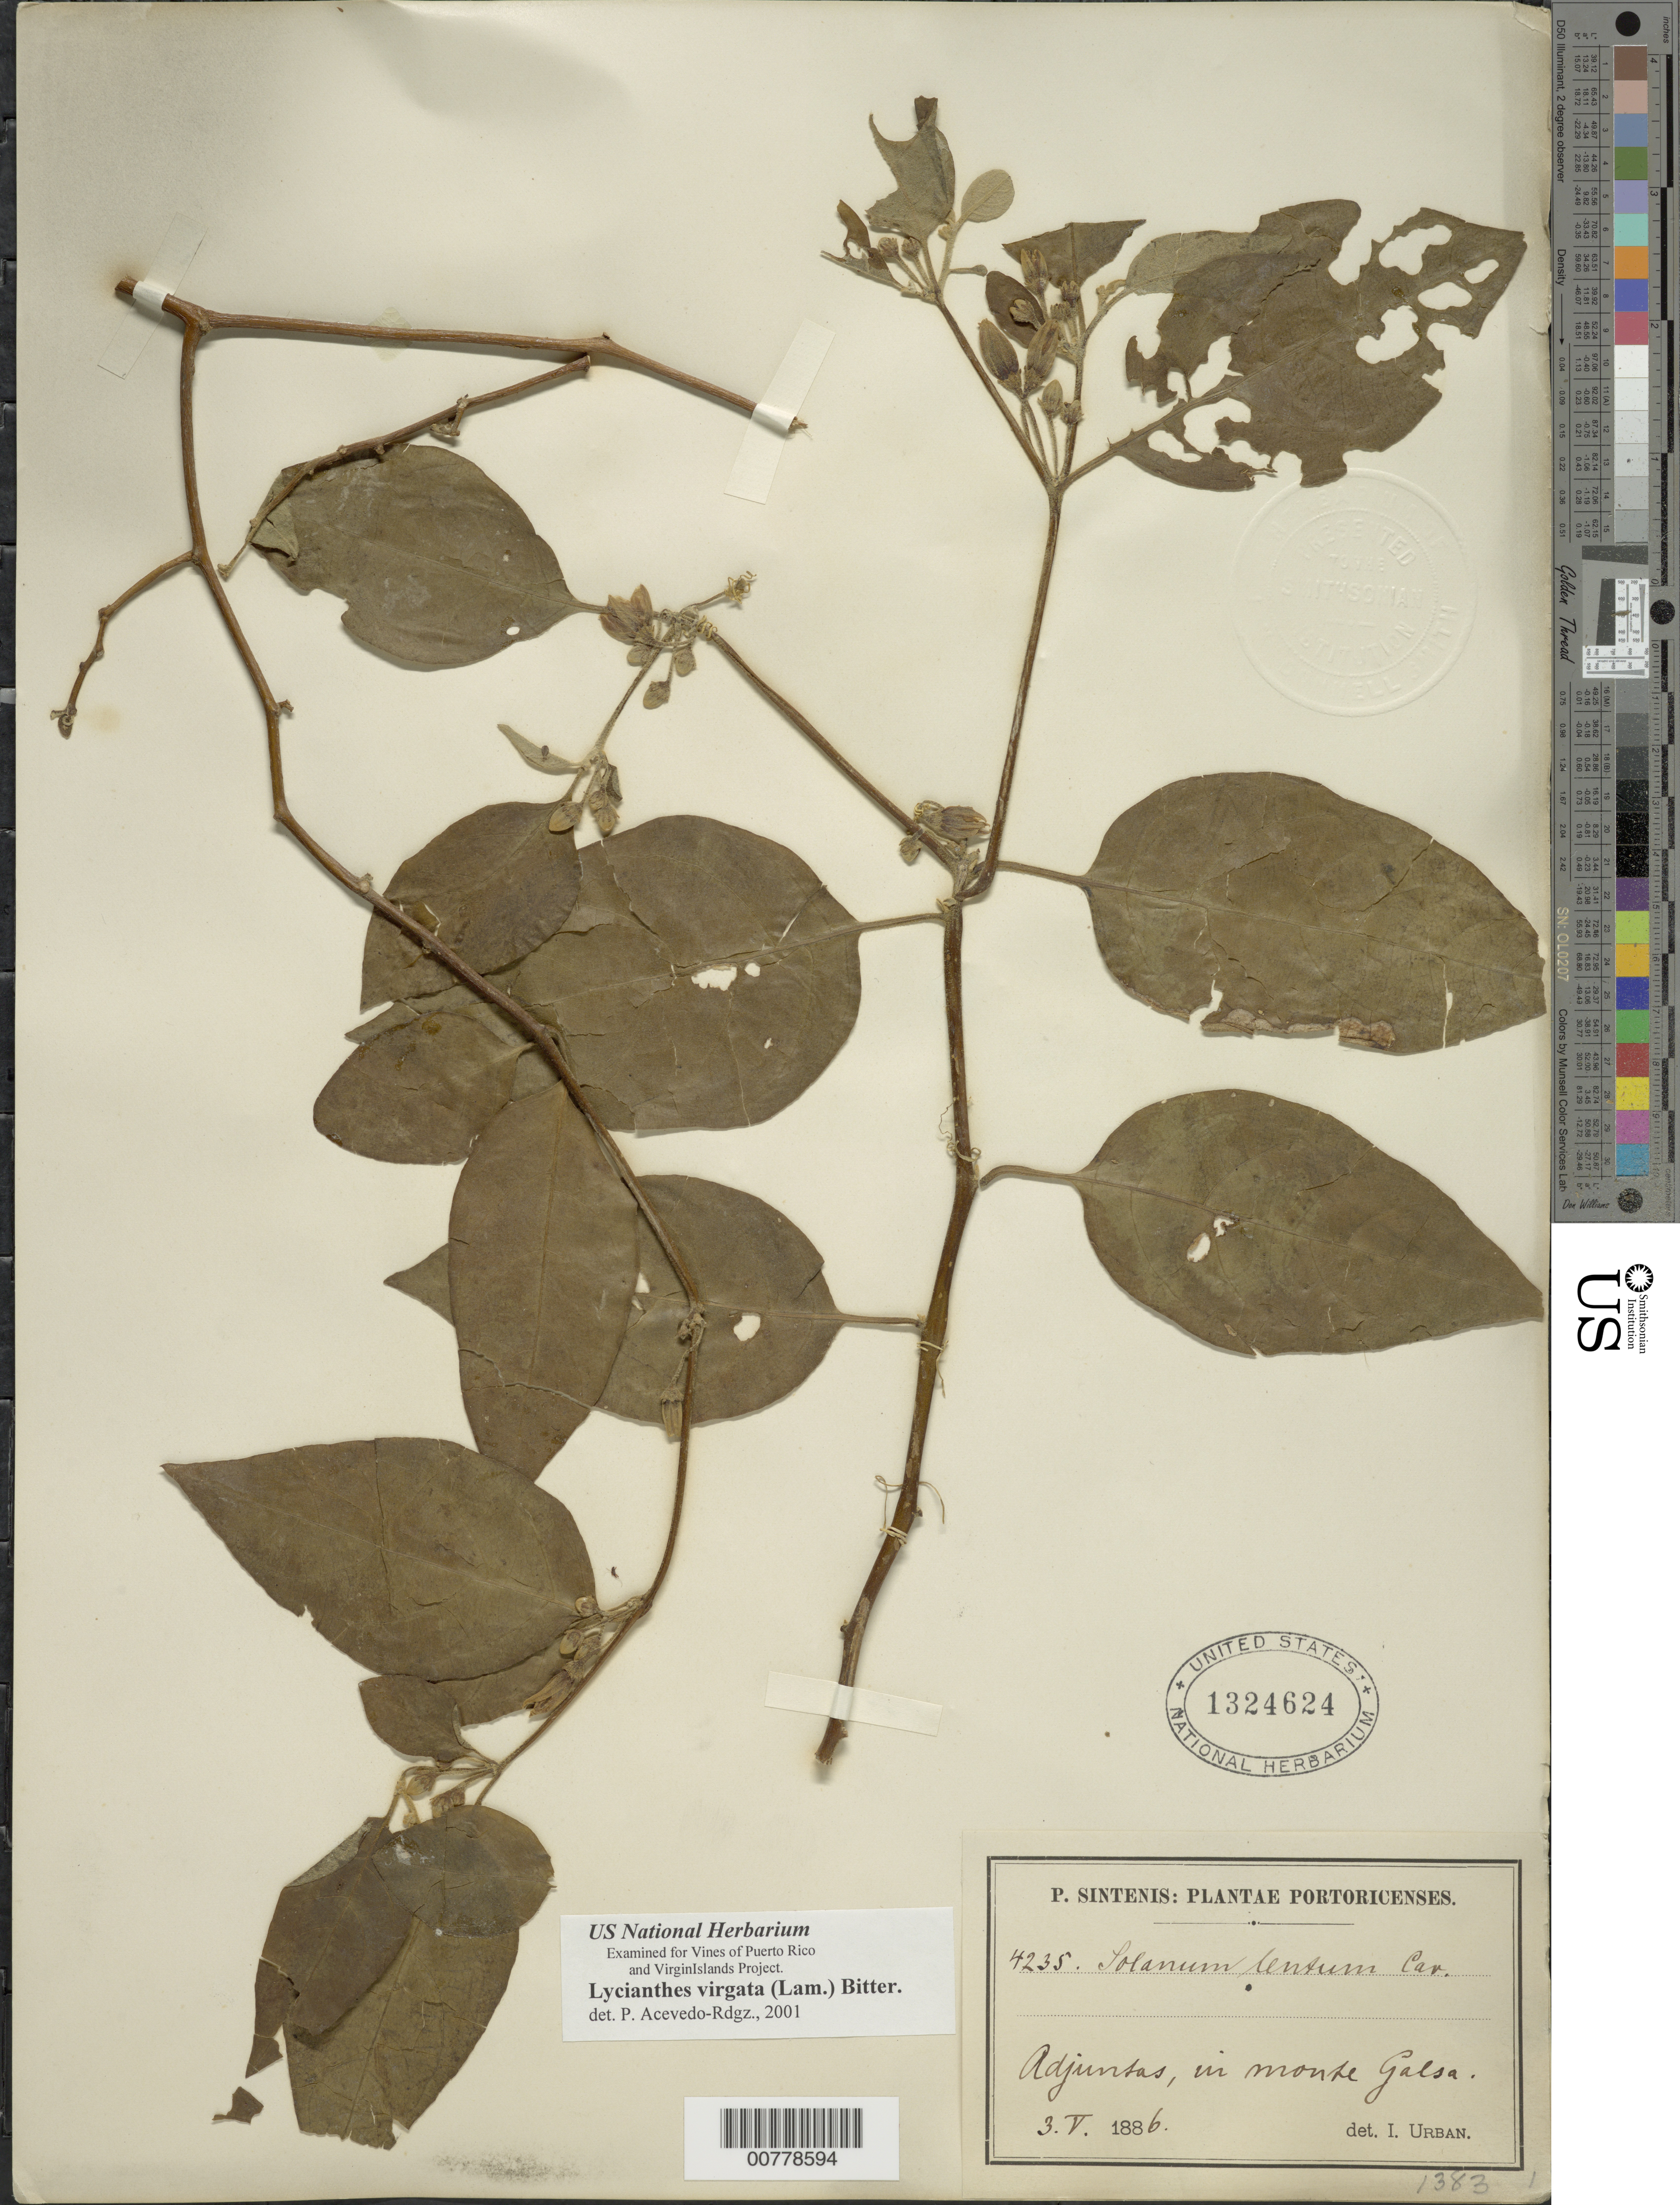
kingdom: Plantae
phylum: Tracheophyta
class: Magnoliopsida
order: Solanales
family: Solanaceae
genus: Lycianthes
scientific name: Lycianthes virgata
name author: (Lam.) Bitter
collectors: P. Sintenis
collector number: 4235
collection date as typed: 03 May 1886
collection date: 1886-05-03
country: Puerto Rico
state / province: Adjuntas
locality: Adjuntas, in monte Garsa.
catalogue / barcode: US 1324624